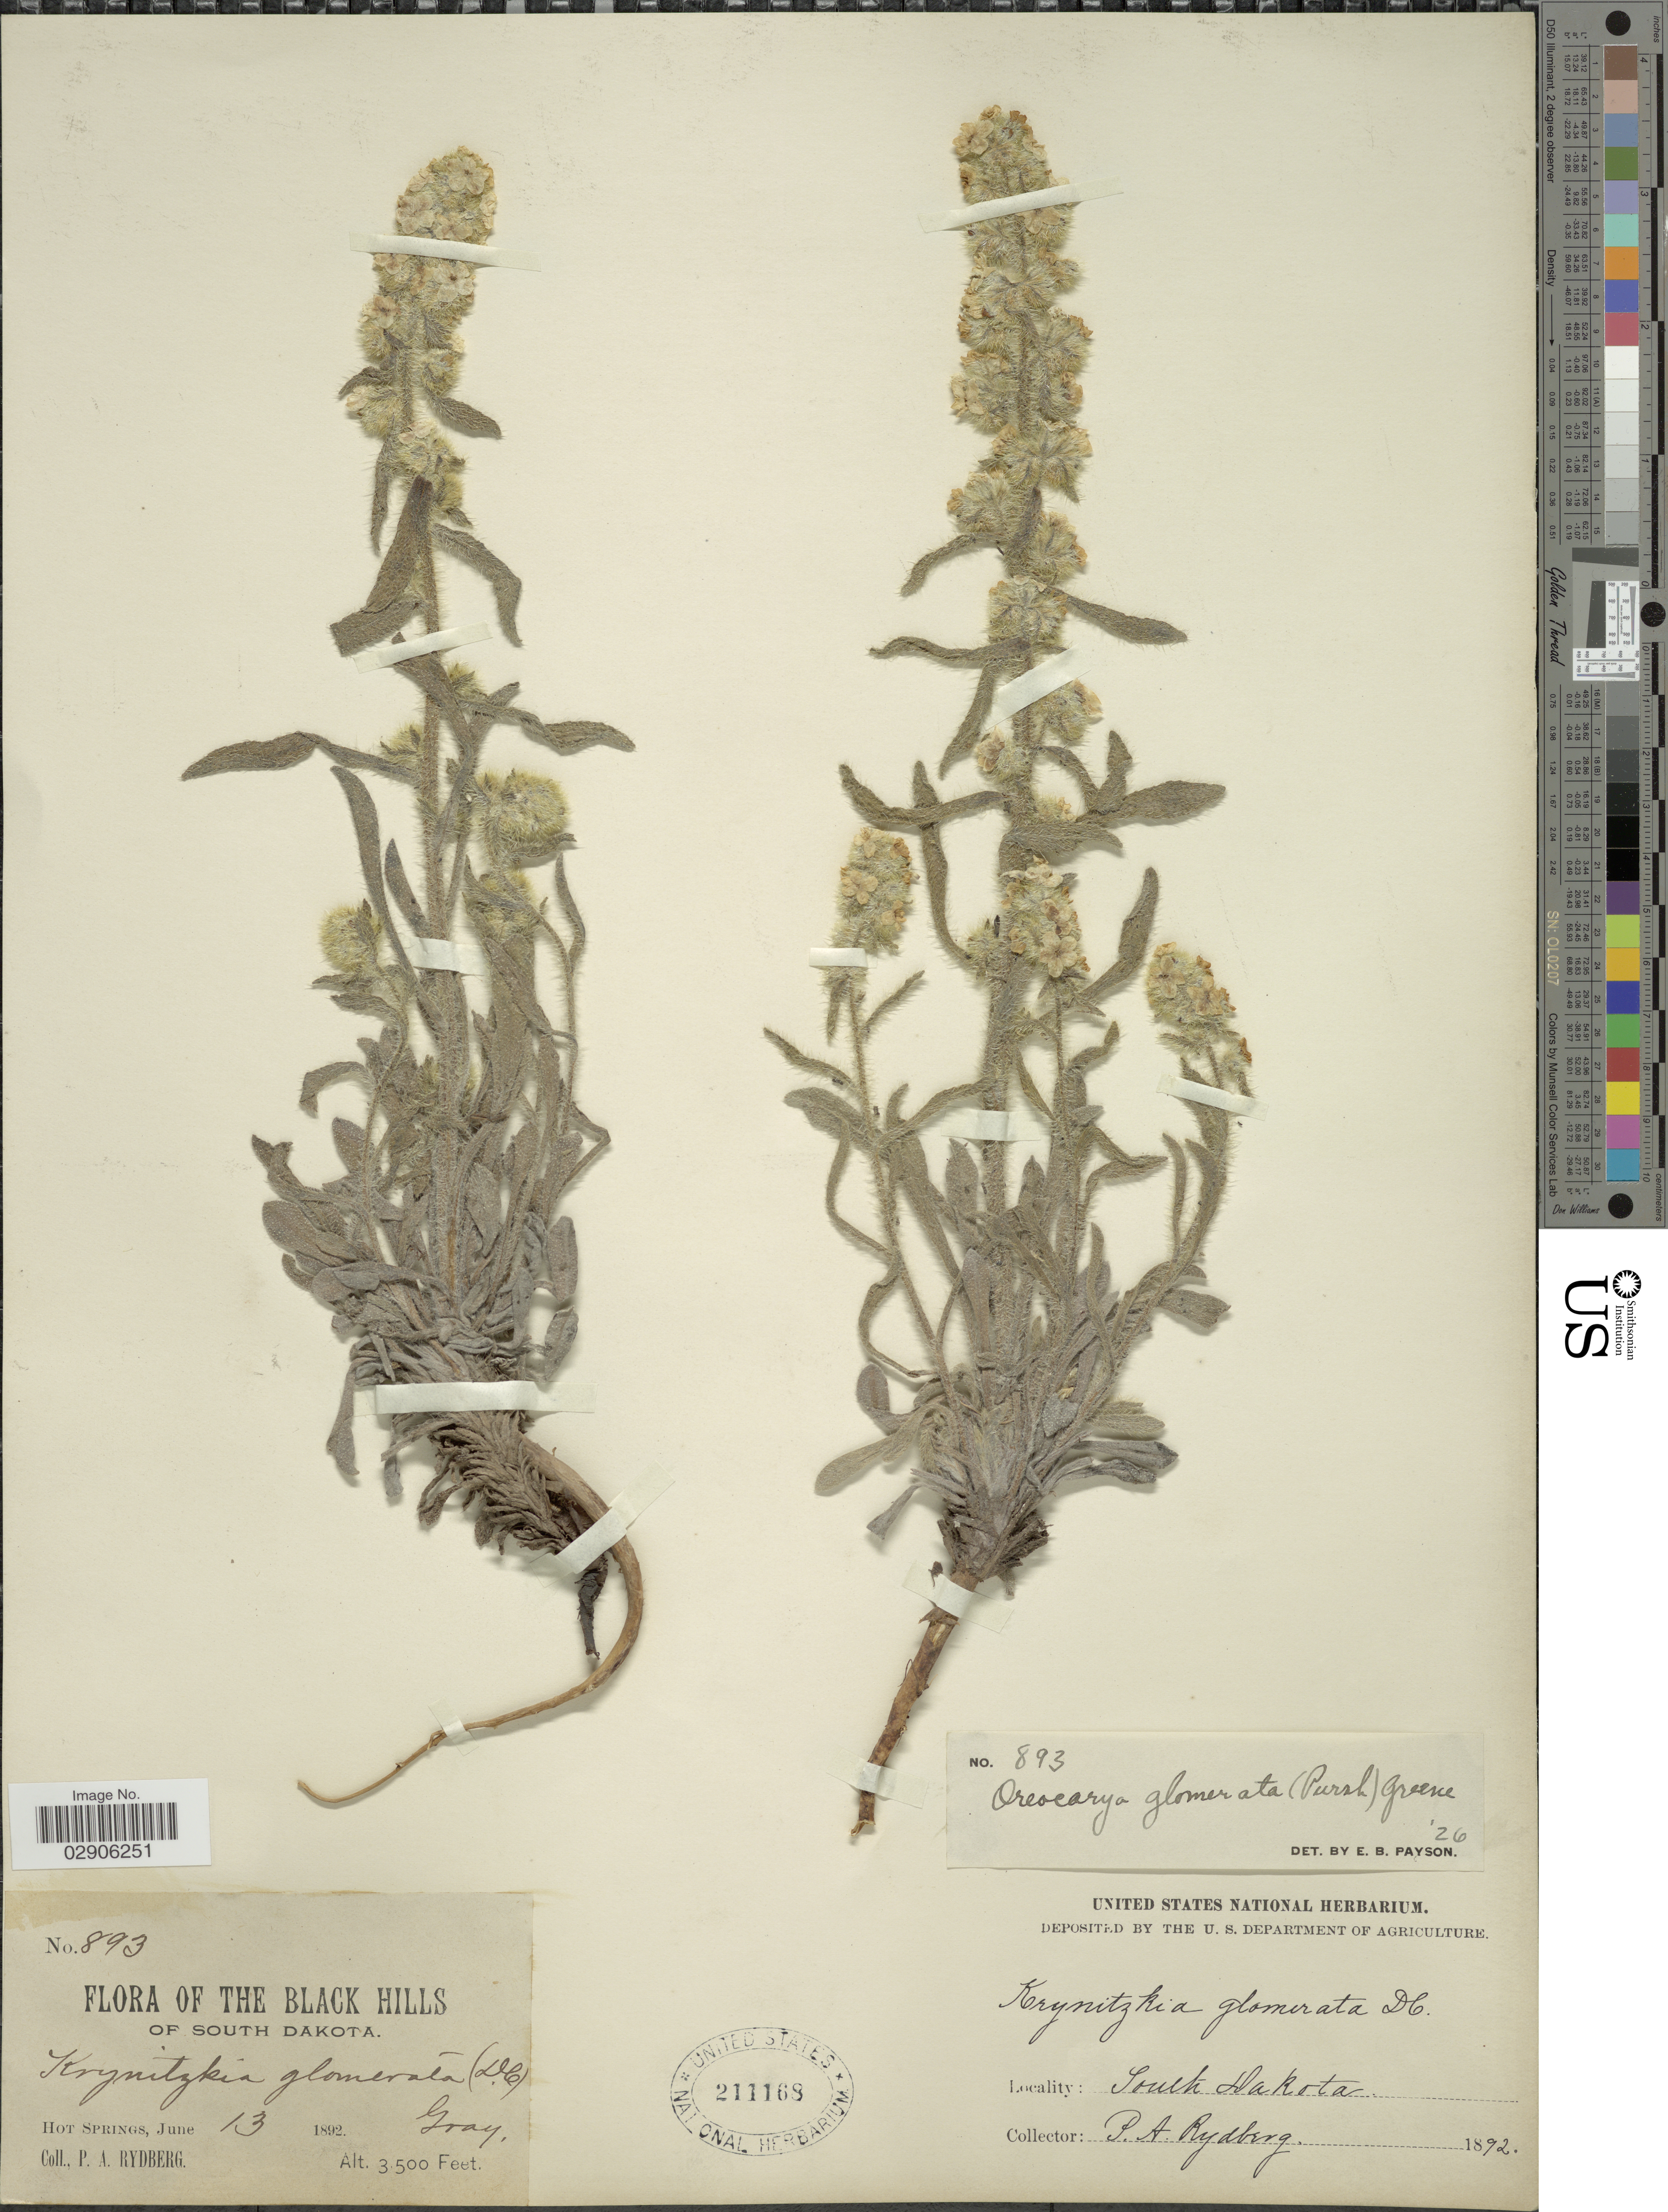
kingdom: Plantae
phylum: Tracheophyta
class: Magnoliopsida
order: Boraginales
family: Boraginaceae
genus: Cryptantha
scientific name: Cryptantha bradburiana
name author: Payson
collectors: P. A. Rydberg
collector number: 893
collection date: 1892-06-13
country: United States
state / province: South Dakota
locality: The Black Hills of South Dakota, Hot Springs.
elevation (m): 1067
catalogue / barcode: US 211168